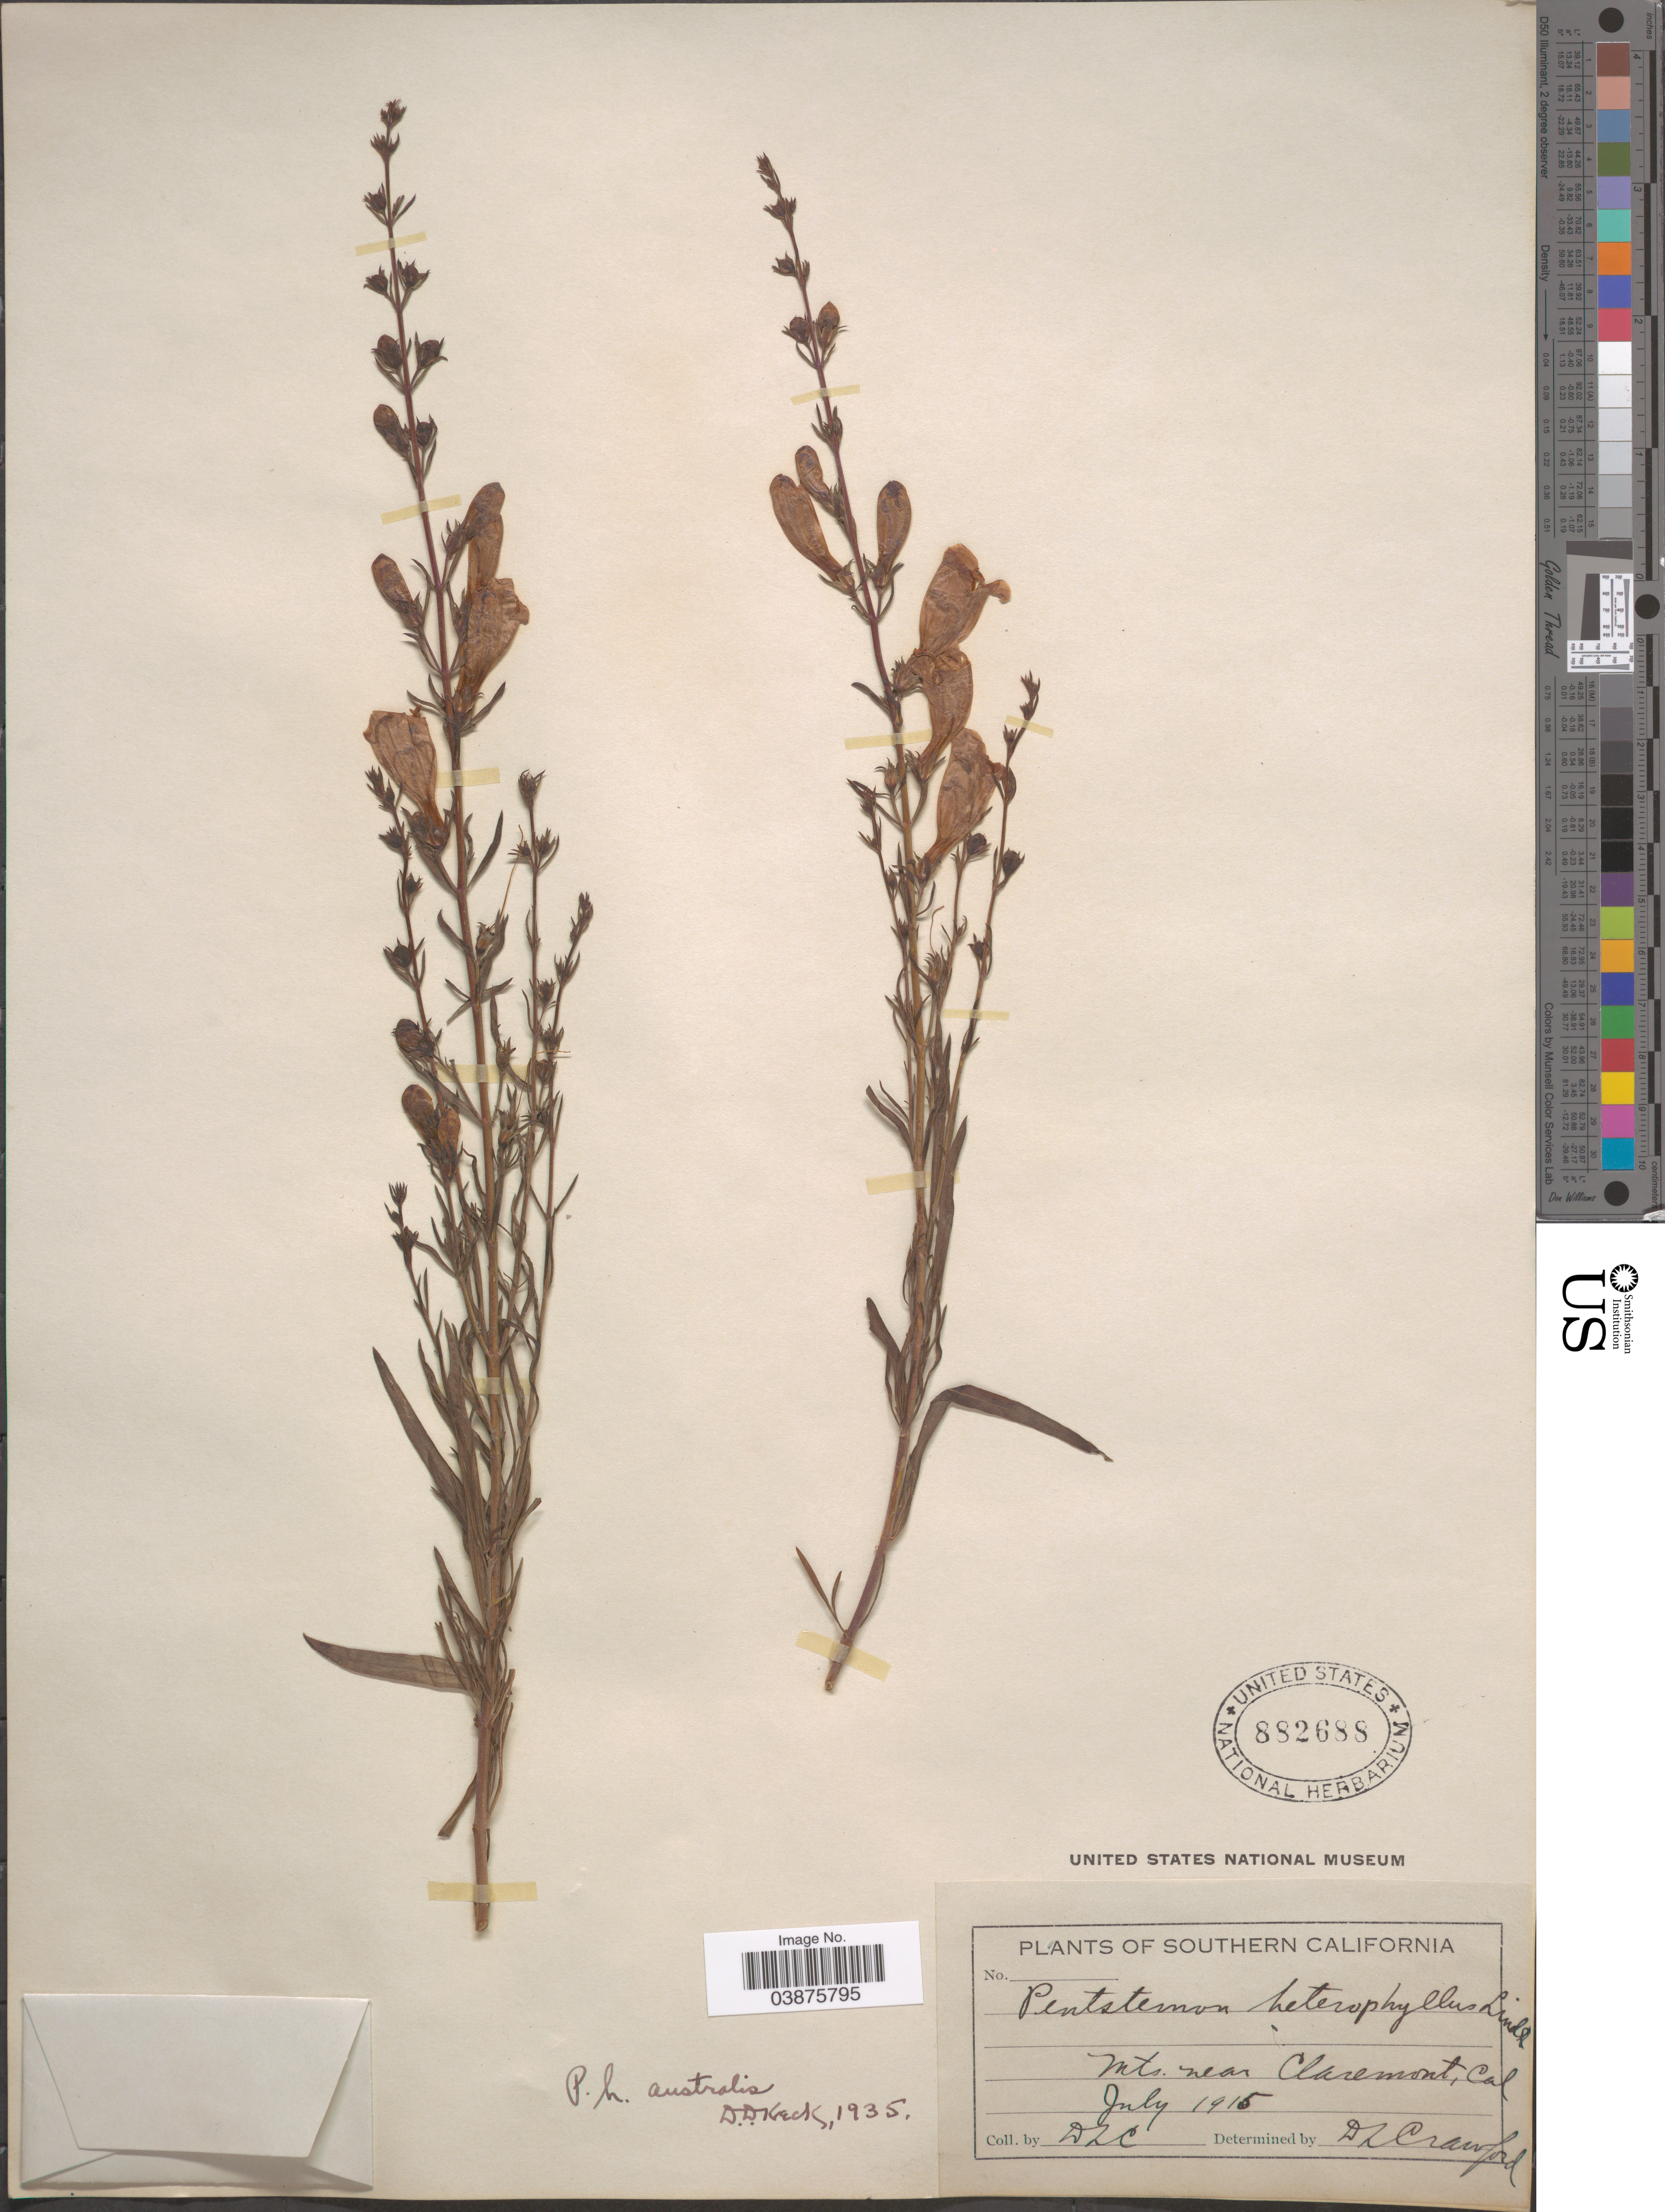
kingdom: Plantae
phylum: Tracheophyta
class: Magnoliopsida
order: Lamiales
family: Plantaginaceae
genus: Penstemon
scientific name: Penstemon heterophyllus subsp. australis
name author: (Munz & I.M. Johnst.) D.D. Keck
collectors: D. L. Crawford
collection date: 1915-07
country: United States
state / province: California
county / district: Los Angeles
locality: Southern California. Mts. near Claremont.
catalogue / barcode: US 882688